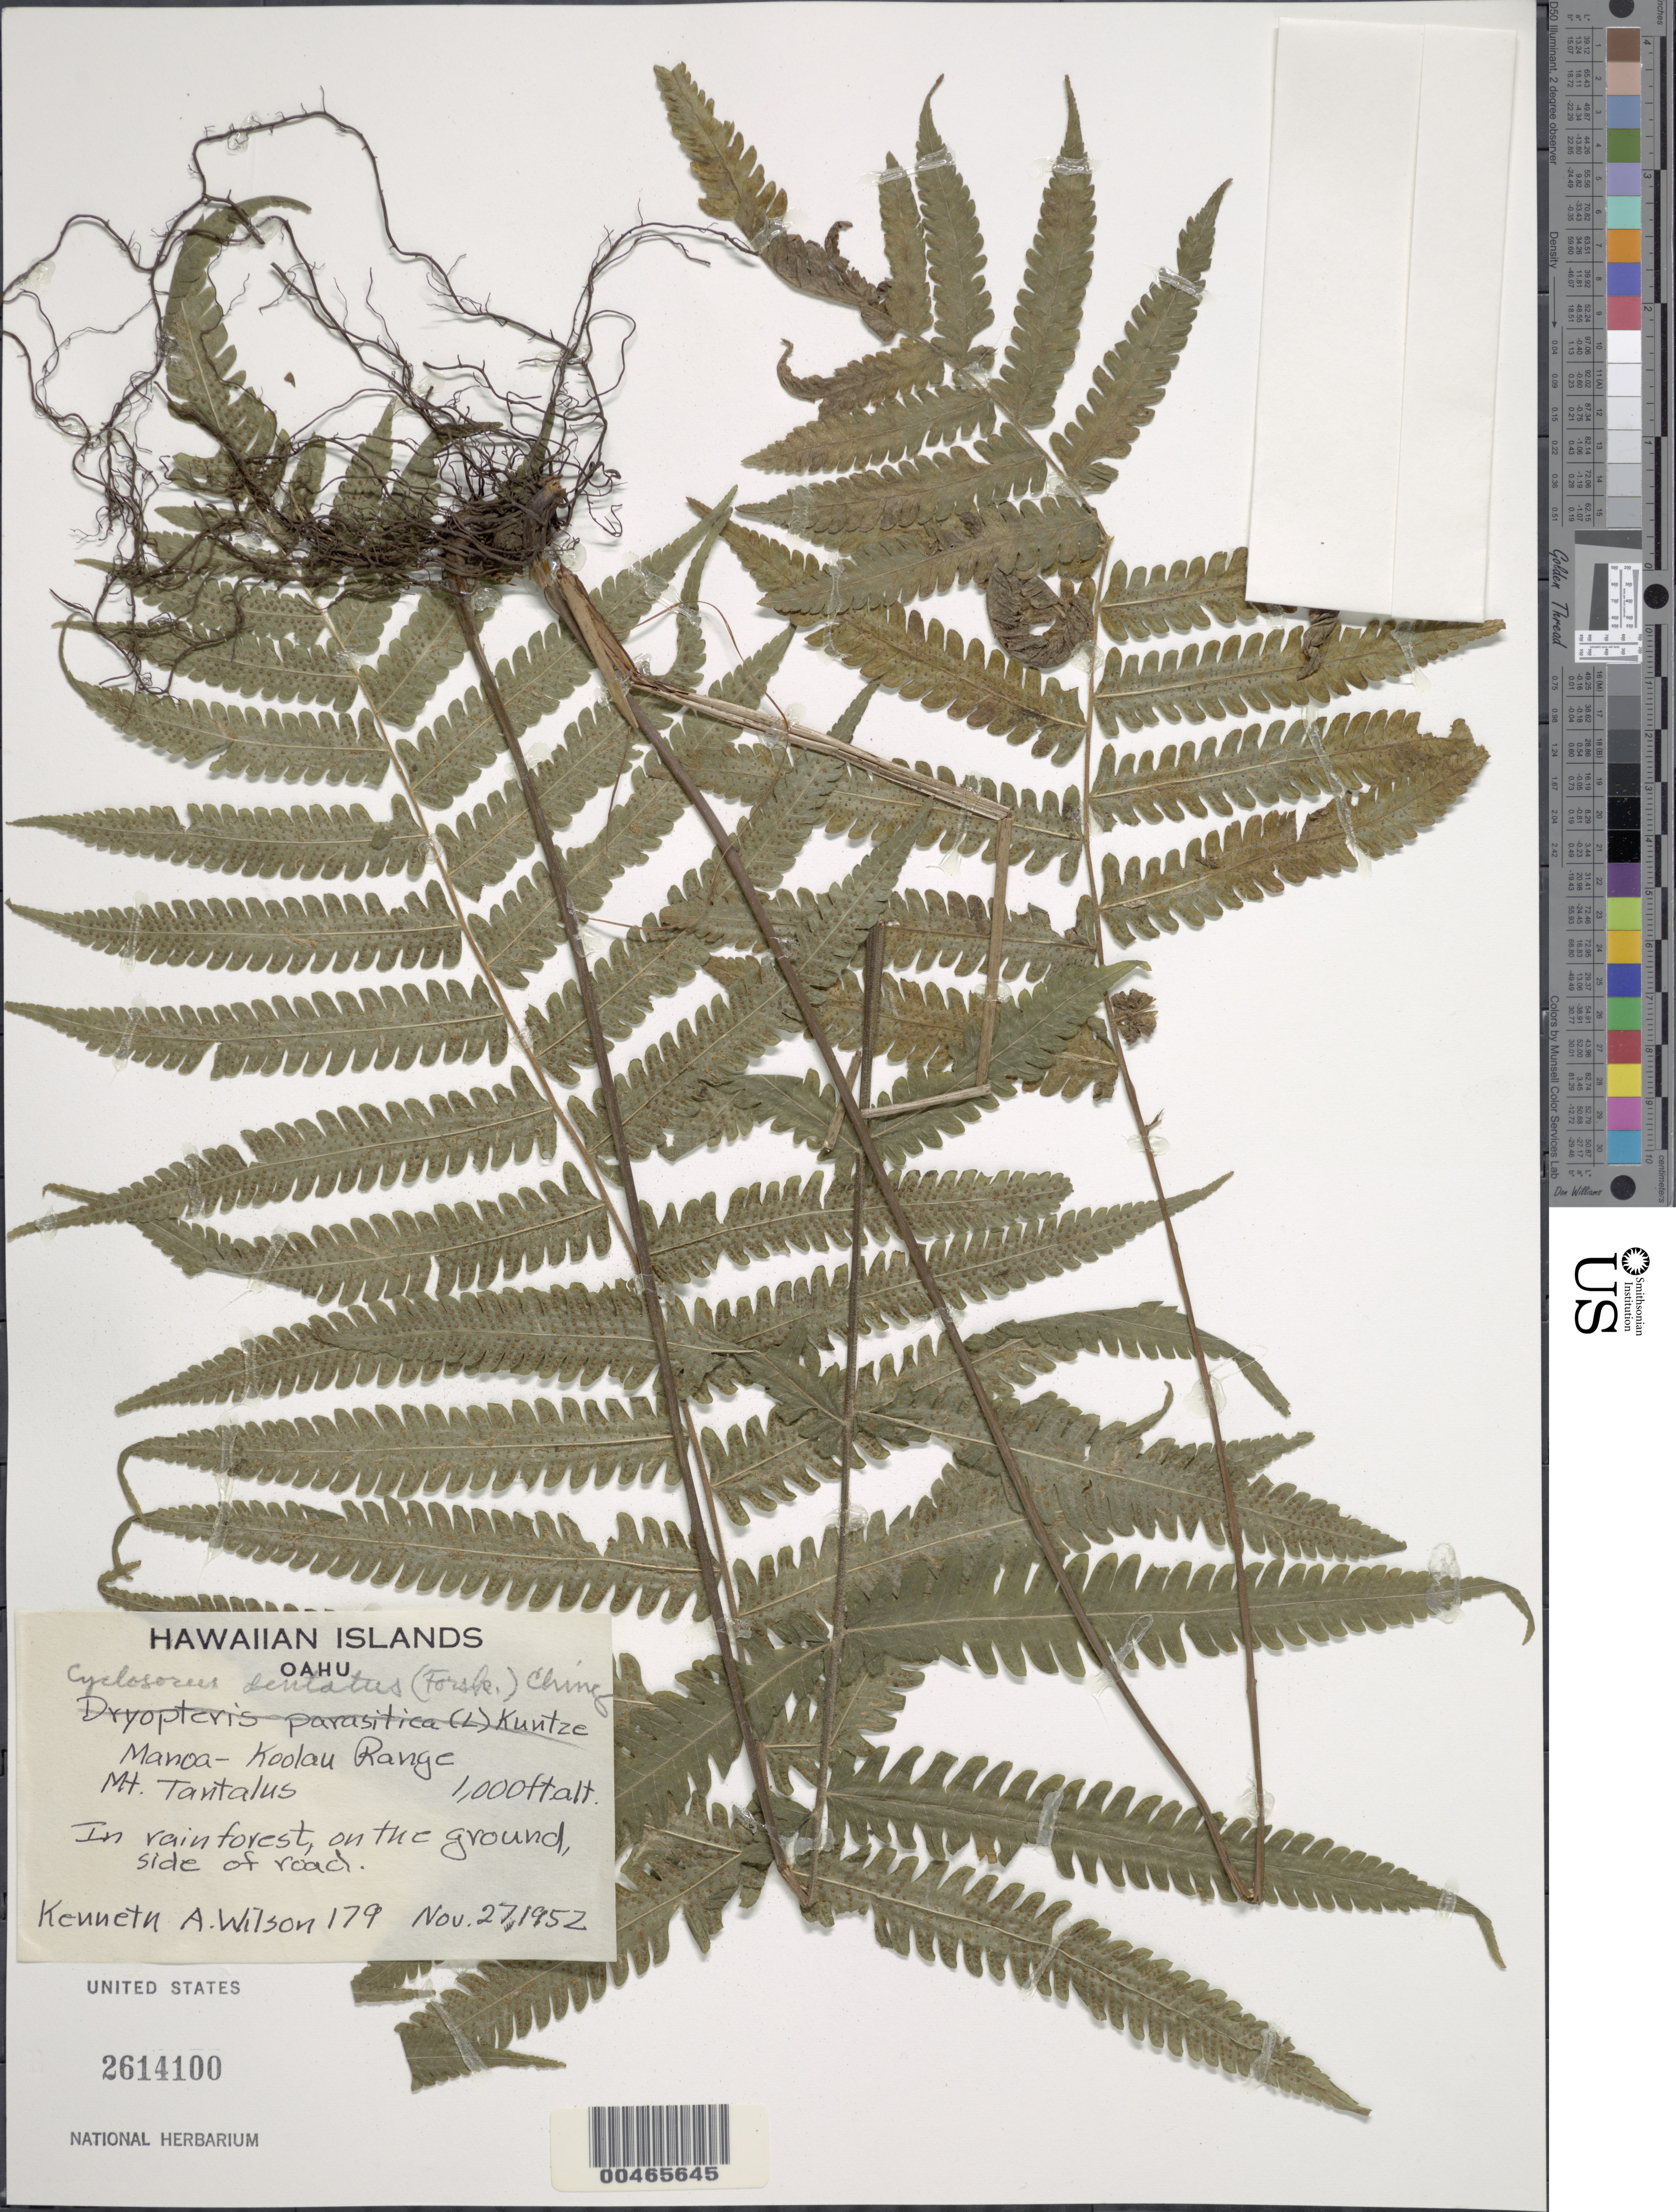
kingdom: Plantae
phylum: Tracheophyta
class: Polypodiopsida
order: Polypodiales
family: Thelypteridaceae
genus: Christella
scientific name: Christella dentata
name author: (Forssk.) Brownsey & Jermy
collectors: K. A. Wilson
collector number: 179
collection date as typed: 27 Nov 1952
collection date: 1952-11-27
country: United States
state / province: Hawaii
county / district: Honolulu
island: Oahu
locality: Manoa-Koolau Range, Mt. Tantalus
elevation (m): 305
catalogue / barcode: US 2614100